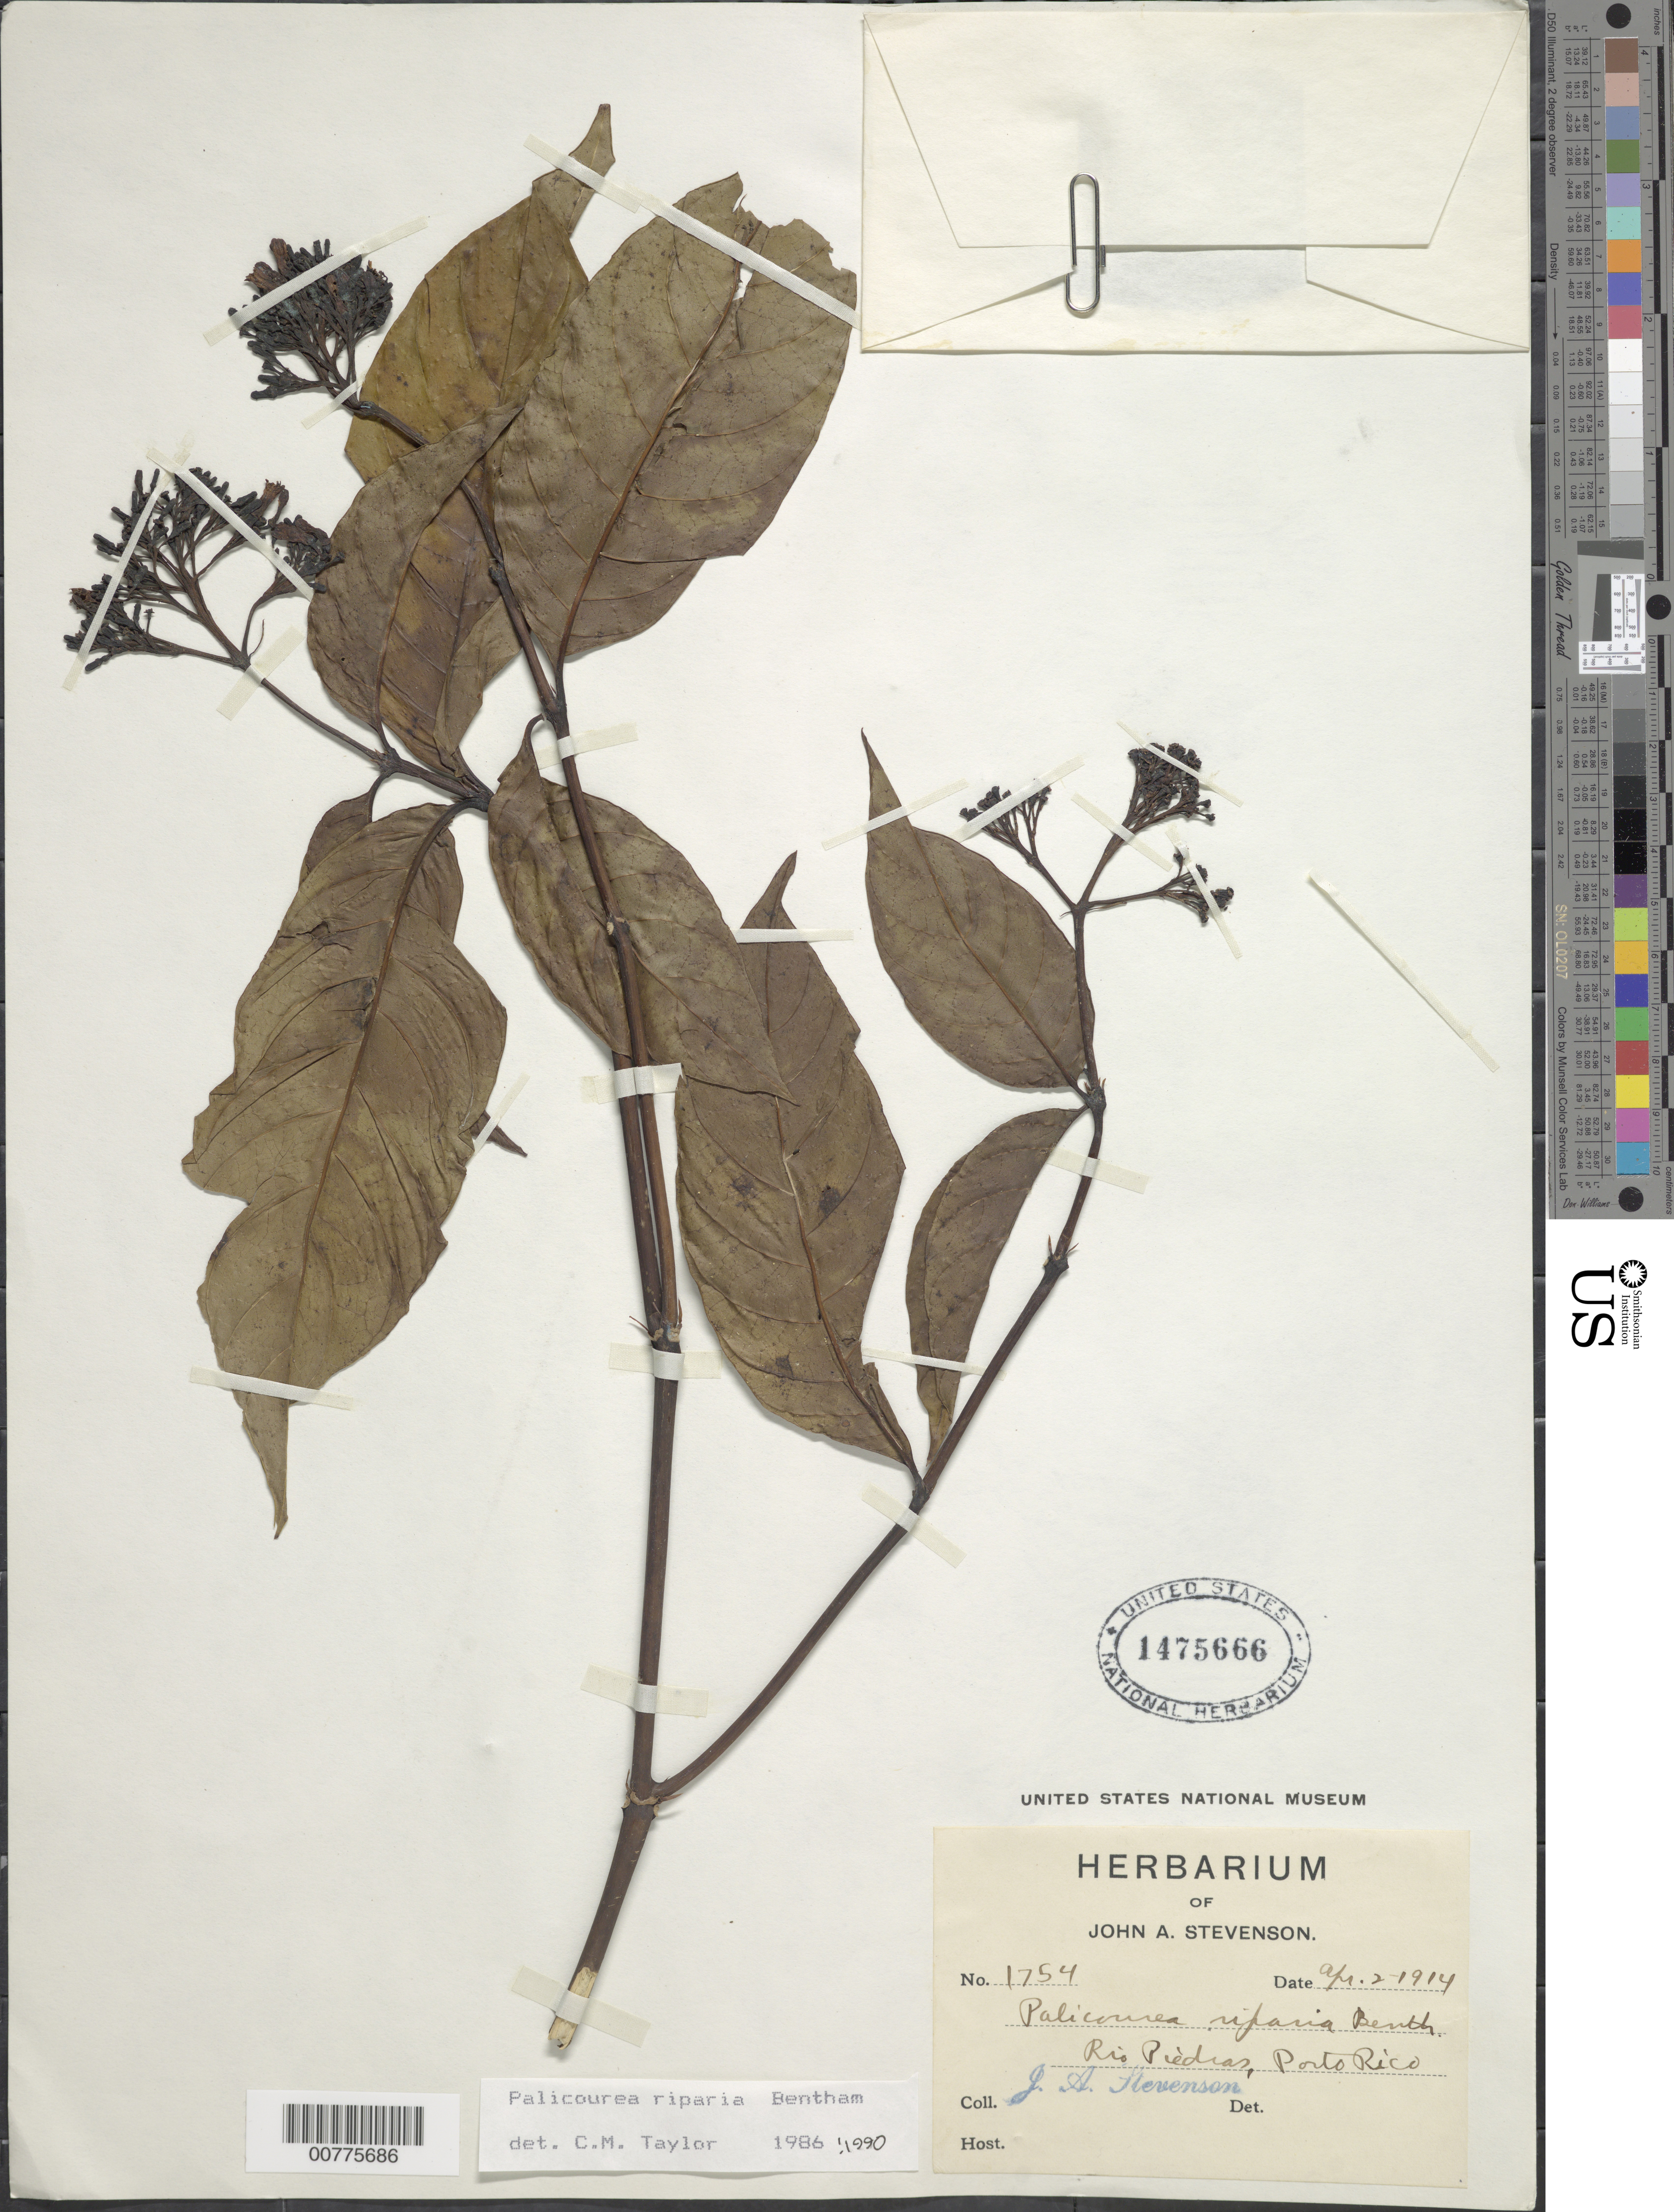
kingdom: Plantae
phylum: Tracheophyta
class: Magnoliopsida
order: Gentianales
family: Rubiaceae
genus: Palicourea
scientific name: Palicourea croceoides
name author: Desv. ex Ham.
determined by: Taylor, Charlotte M.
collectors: J. Stevenson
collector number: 1754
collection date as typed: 02 Apr 1914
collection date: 1914-04-02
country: Puerto Rico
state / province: San Juan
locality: Río Piedras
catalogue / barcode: US 1475666